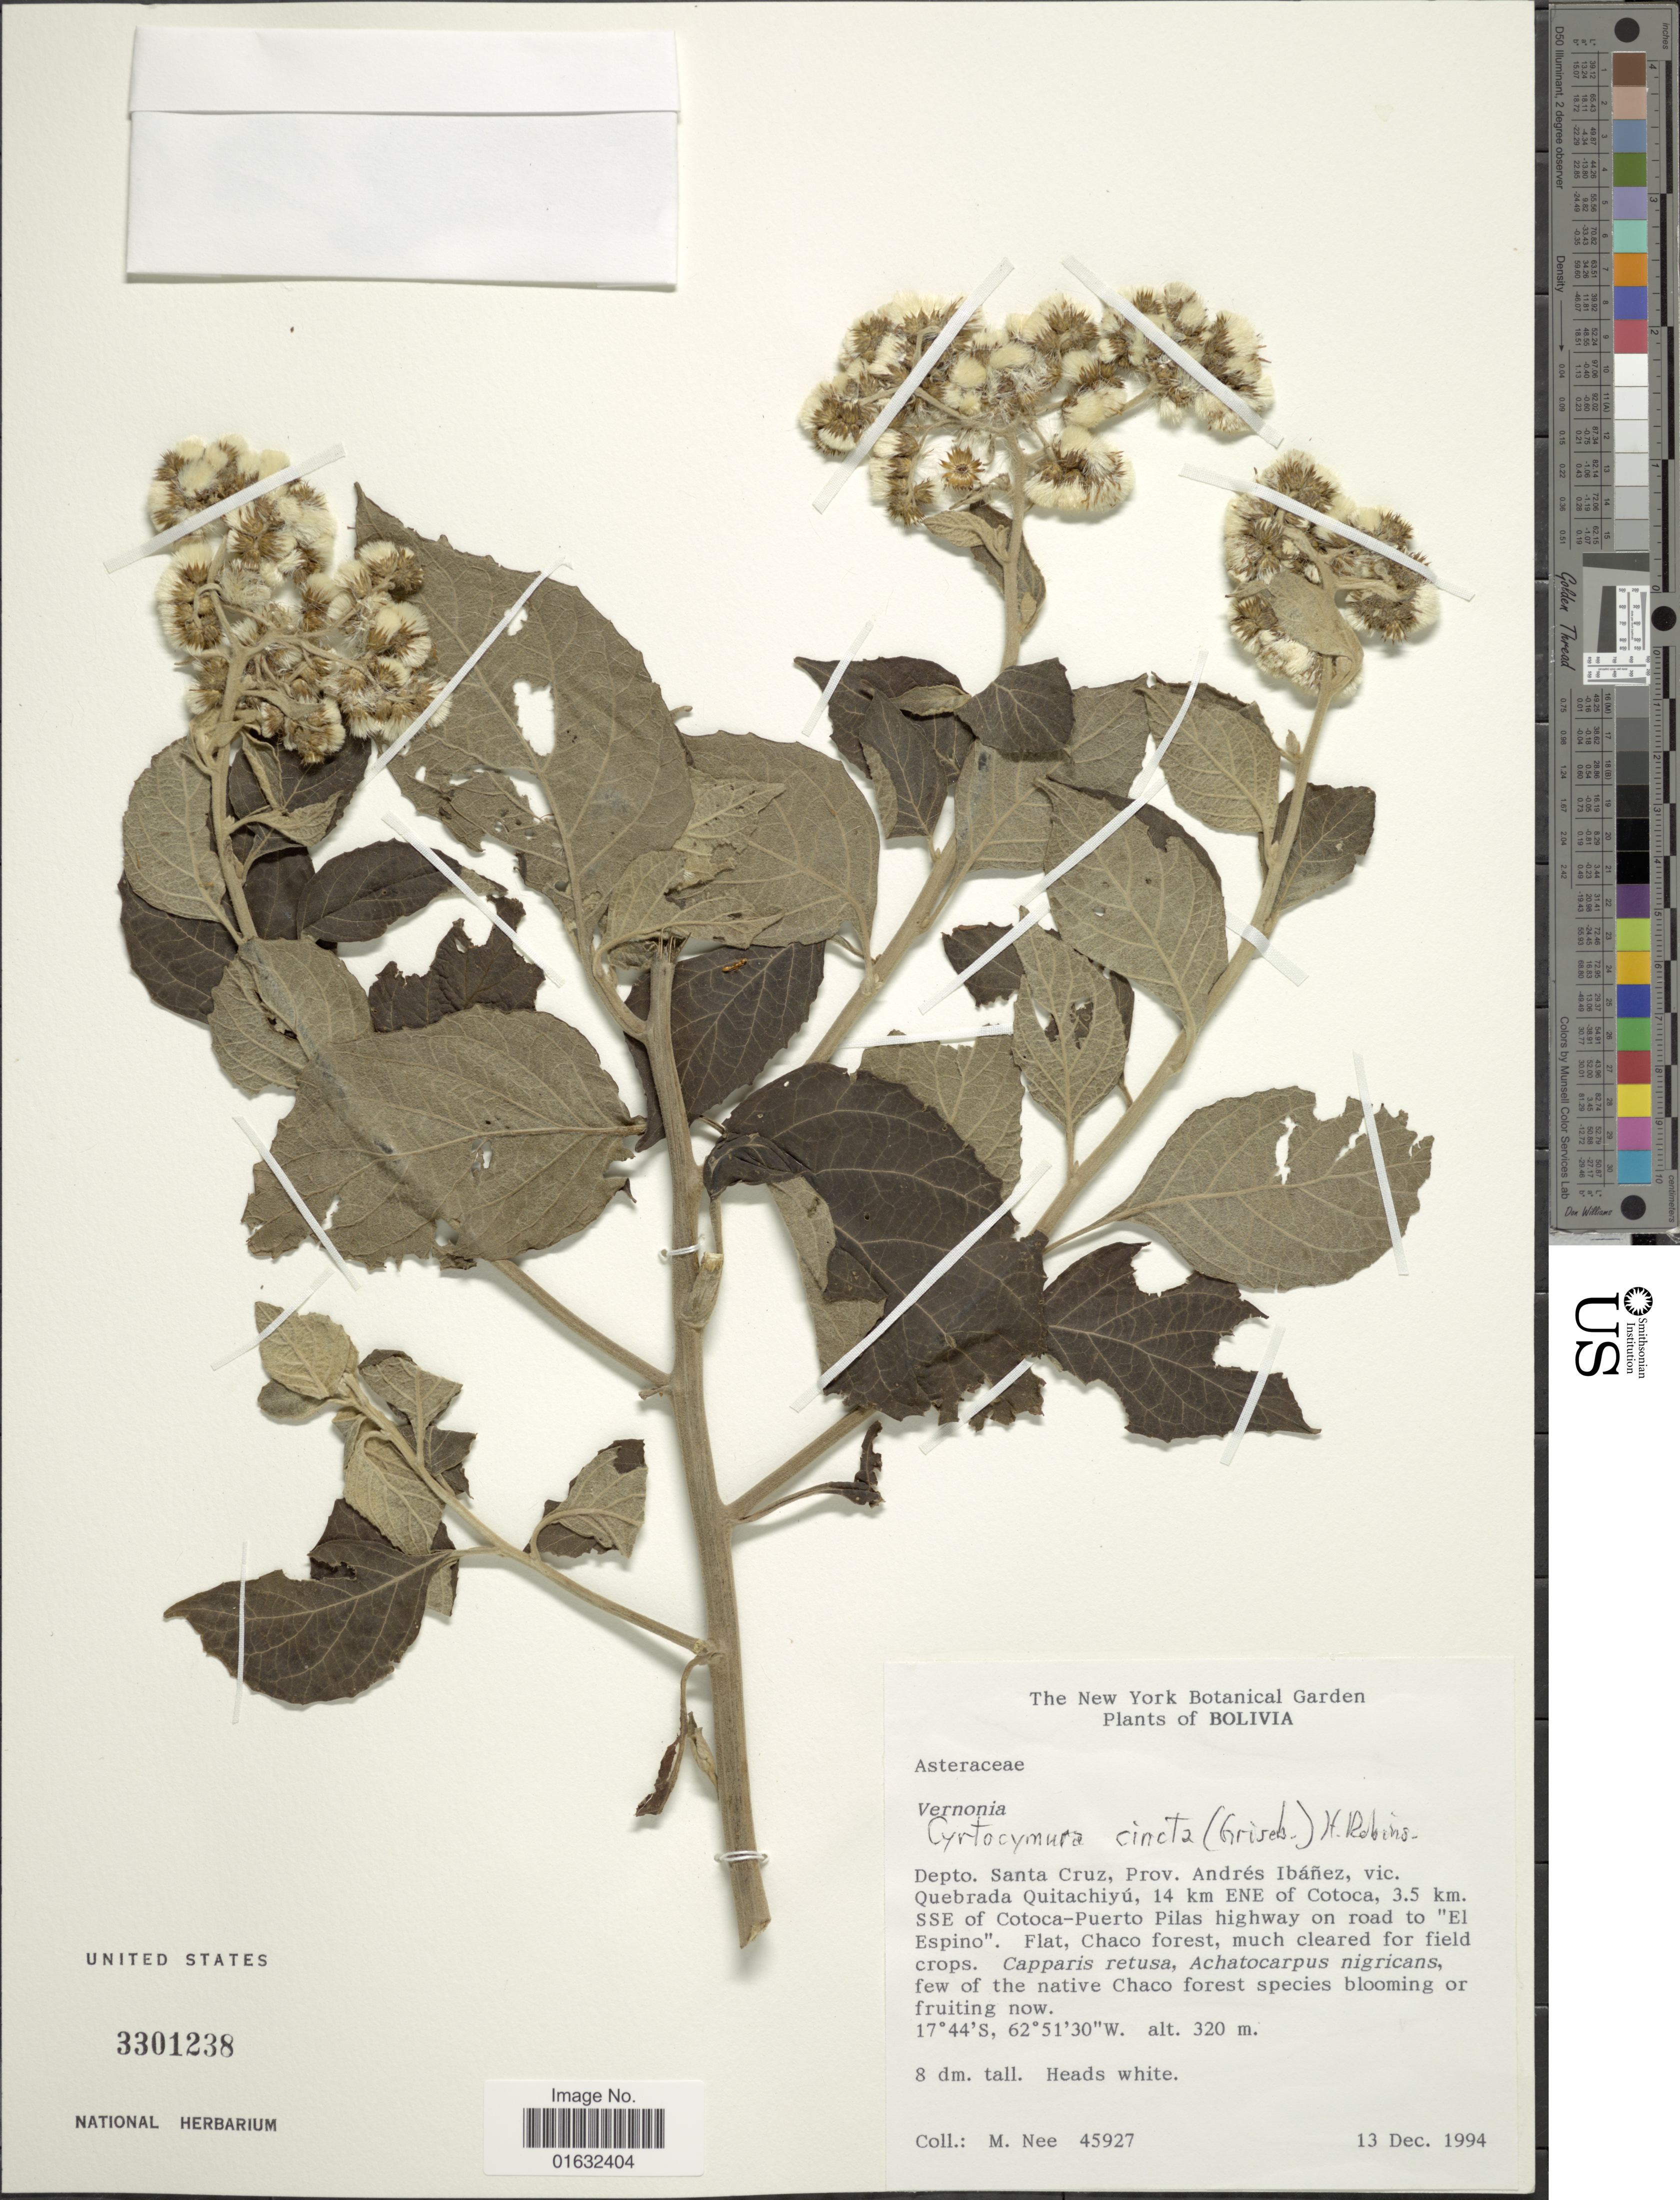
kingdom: Plantae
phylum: Tracheophyta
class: Magnoliopsida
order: Asterales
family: Asteraceae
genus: Cyrtocymura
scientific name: Cyrtocymura cincta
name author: (Griseb.) H. Rob.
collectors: M. Nee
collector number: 45927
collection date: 1994-12-13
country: Bolivia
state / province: Santa Cruz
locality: Prov. Andrés Ibáñez, vic. Quebrada Quitachiyú, 14 km ENE of Cotoca, 3.5 km. SSE of Cotoca-Puerto Pilas highway on road to "El Espino"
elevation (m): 320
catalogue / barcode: US 3301238